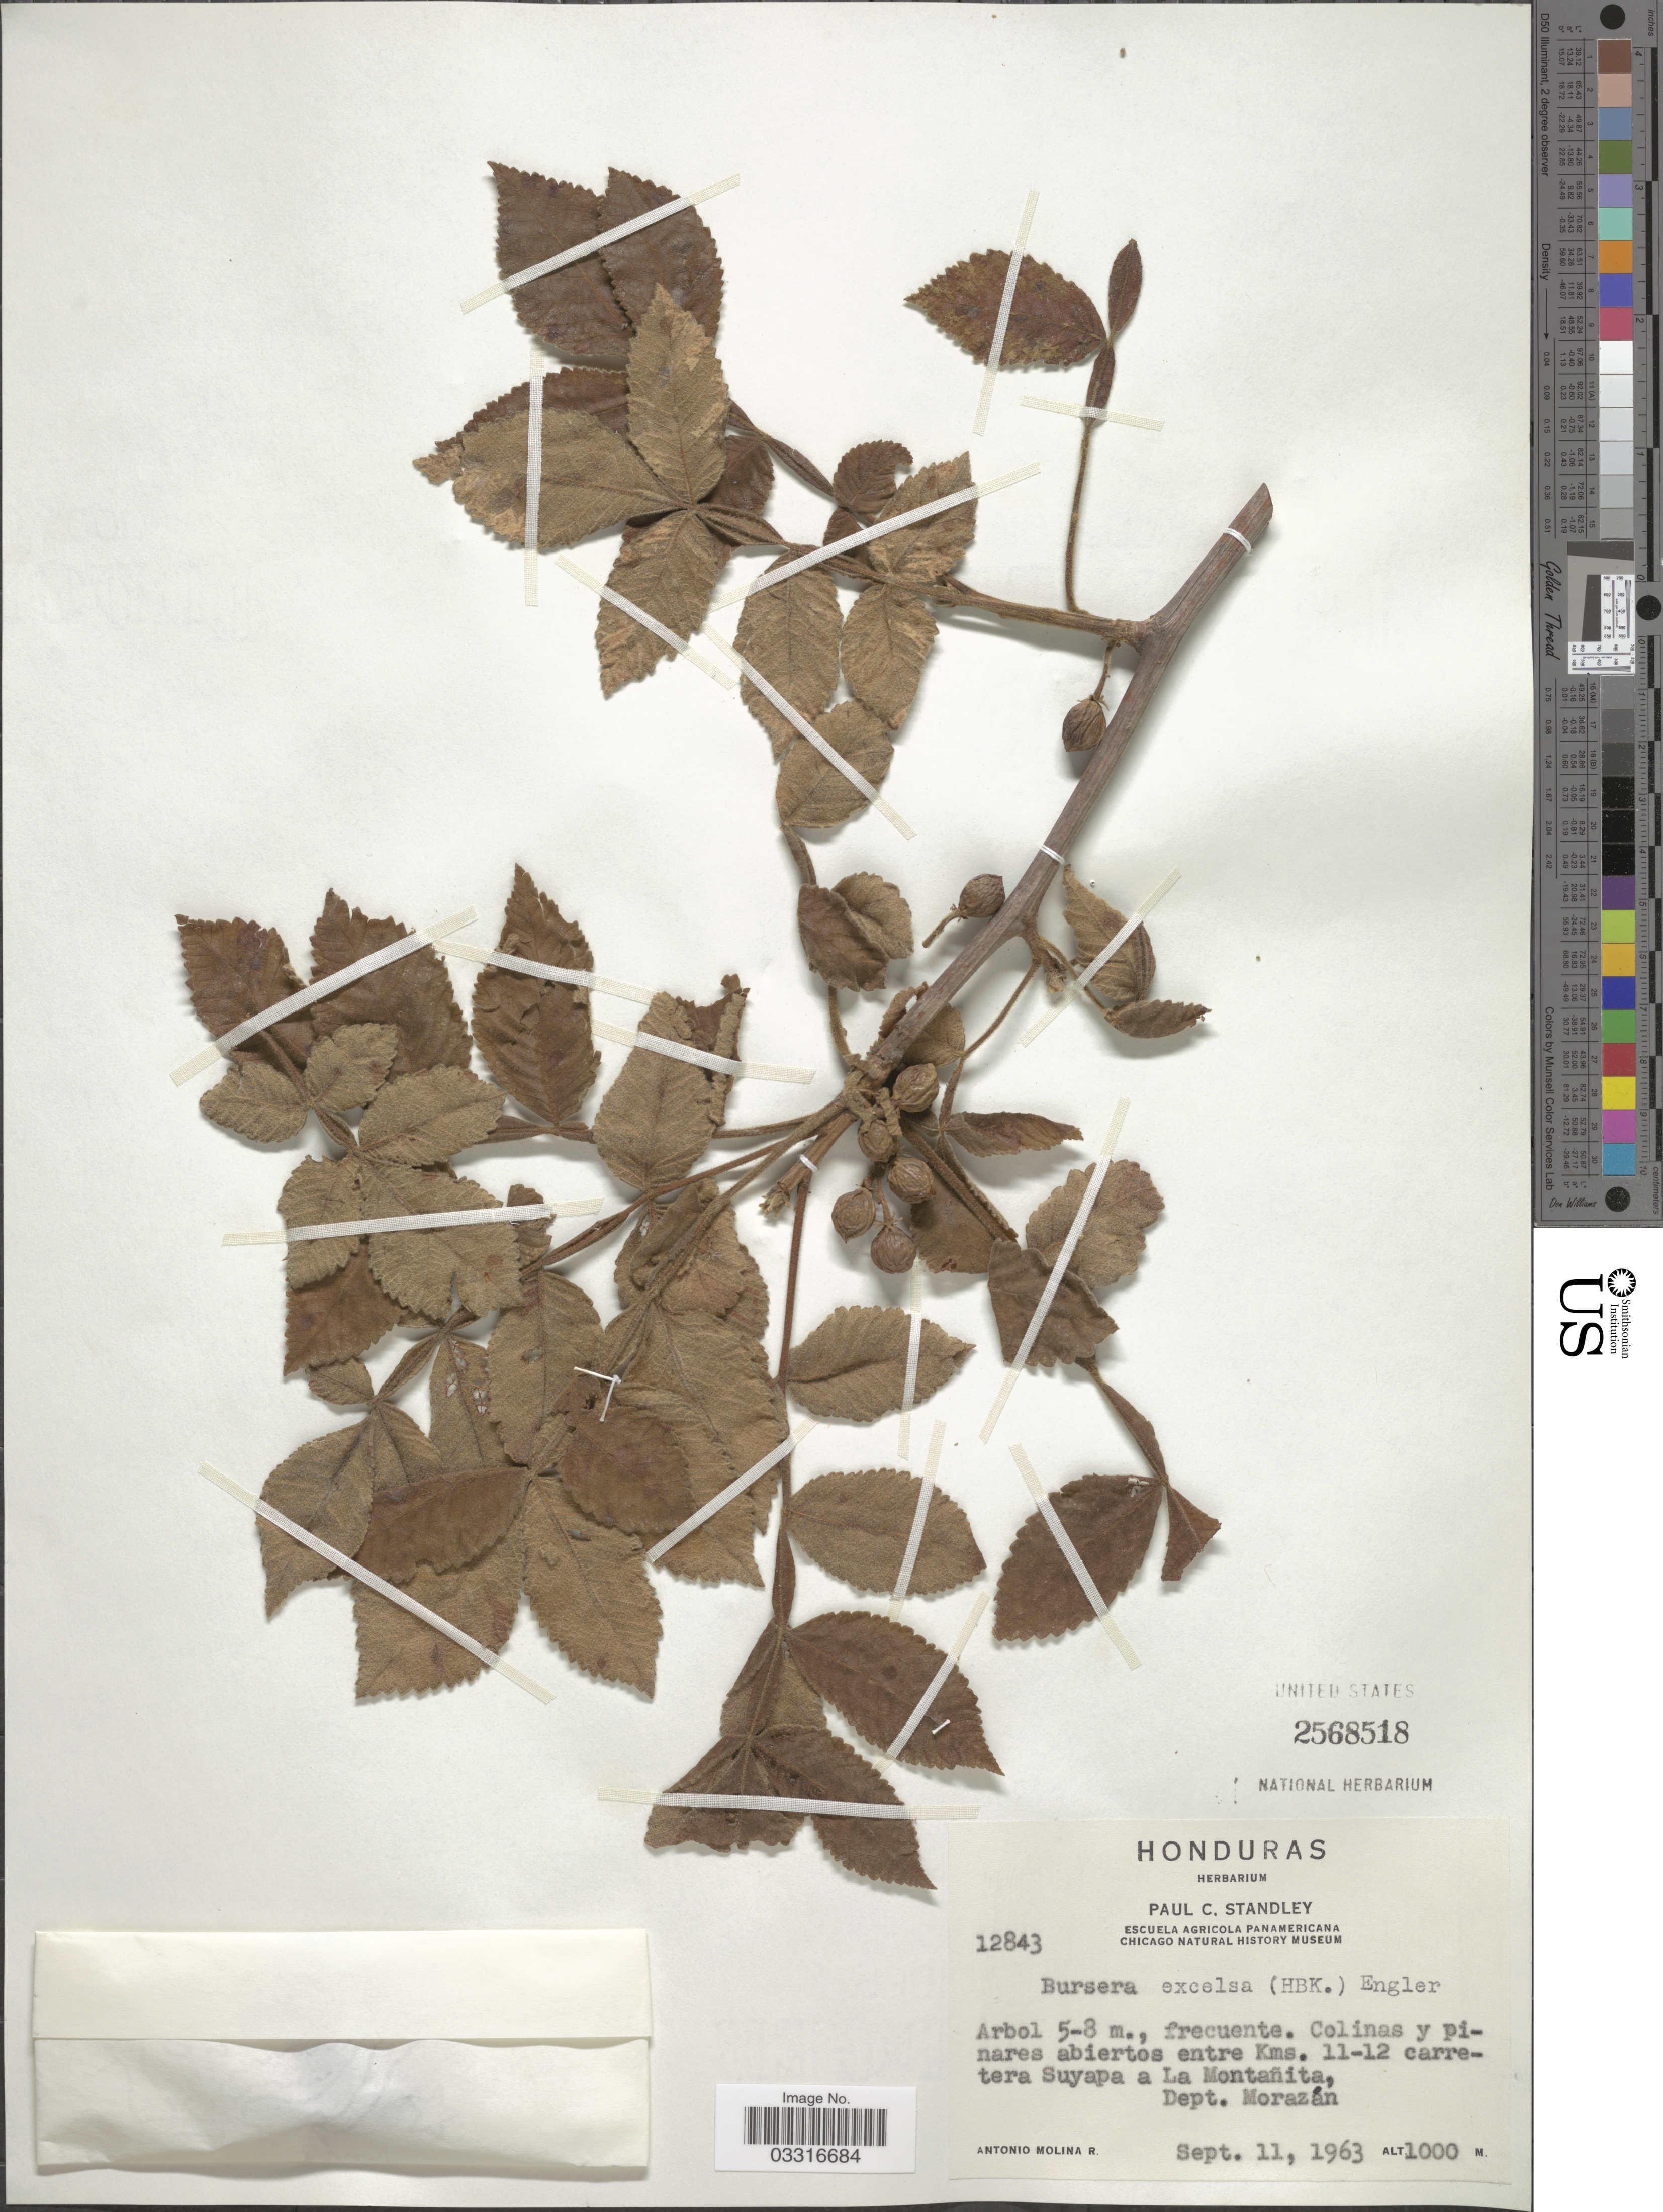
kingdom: Plantae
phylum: Tracheophyta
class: Magnoliopsida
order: Sapindales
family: Burseraceae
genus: Bursera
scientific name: Bursera excelsa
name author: (Kunth) Engl.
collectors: A. Molina R.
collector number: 12843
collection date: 1963-09-11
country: Honduras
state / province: Fco. Morazán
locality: Colinas y pinares abiertos entre Kms. 11-12 carretera Suyapa a La Montañita, Dept. Morazán.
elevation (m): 1000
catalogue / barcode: US 2568518